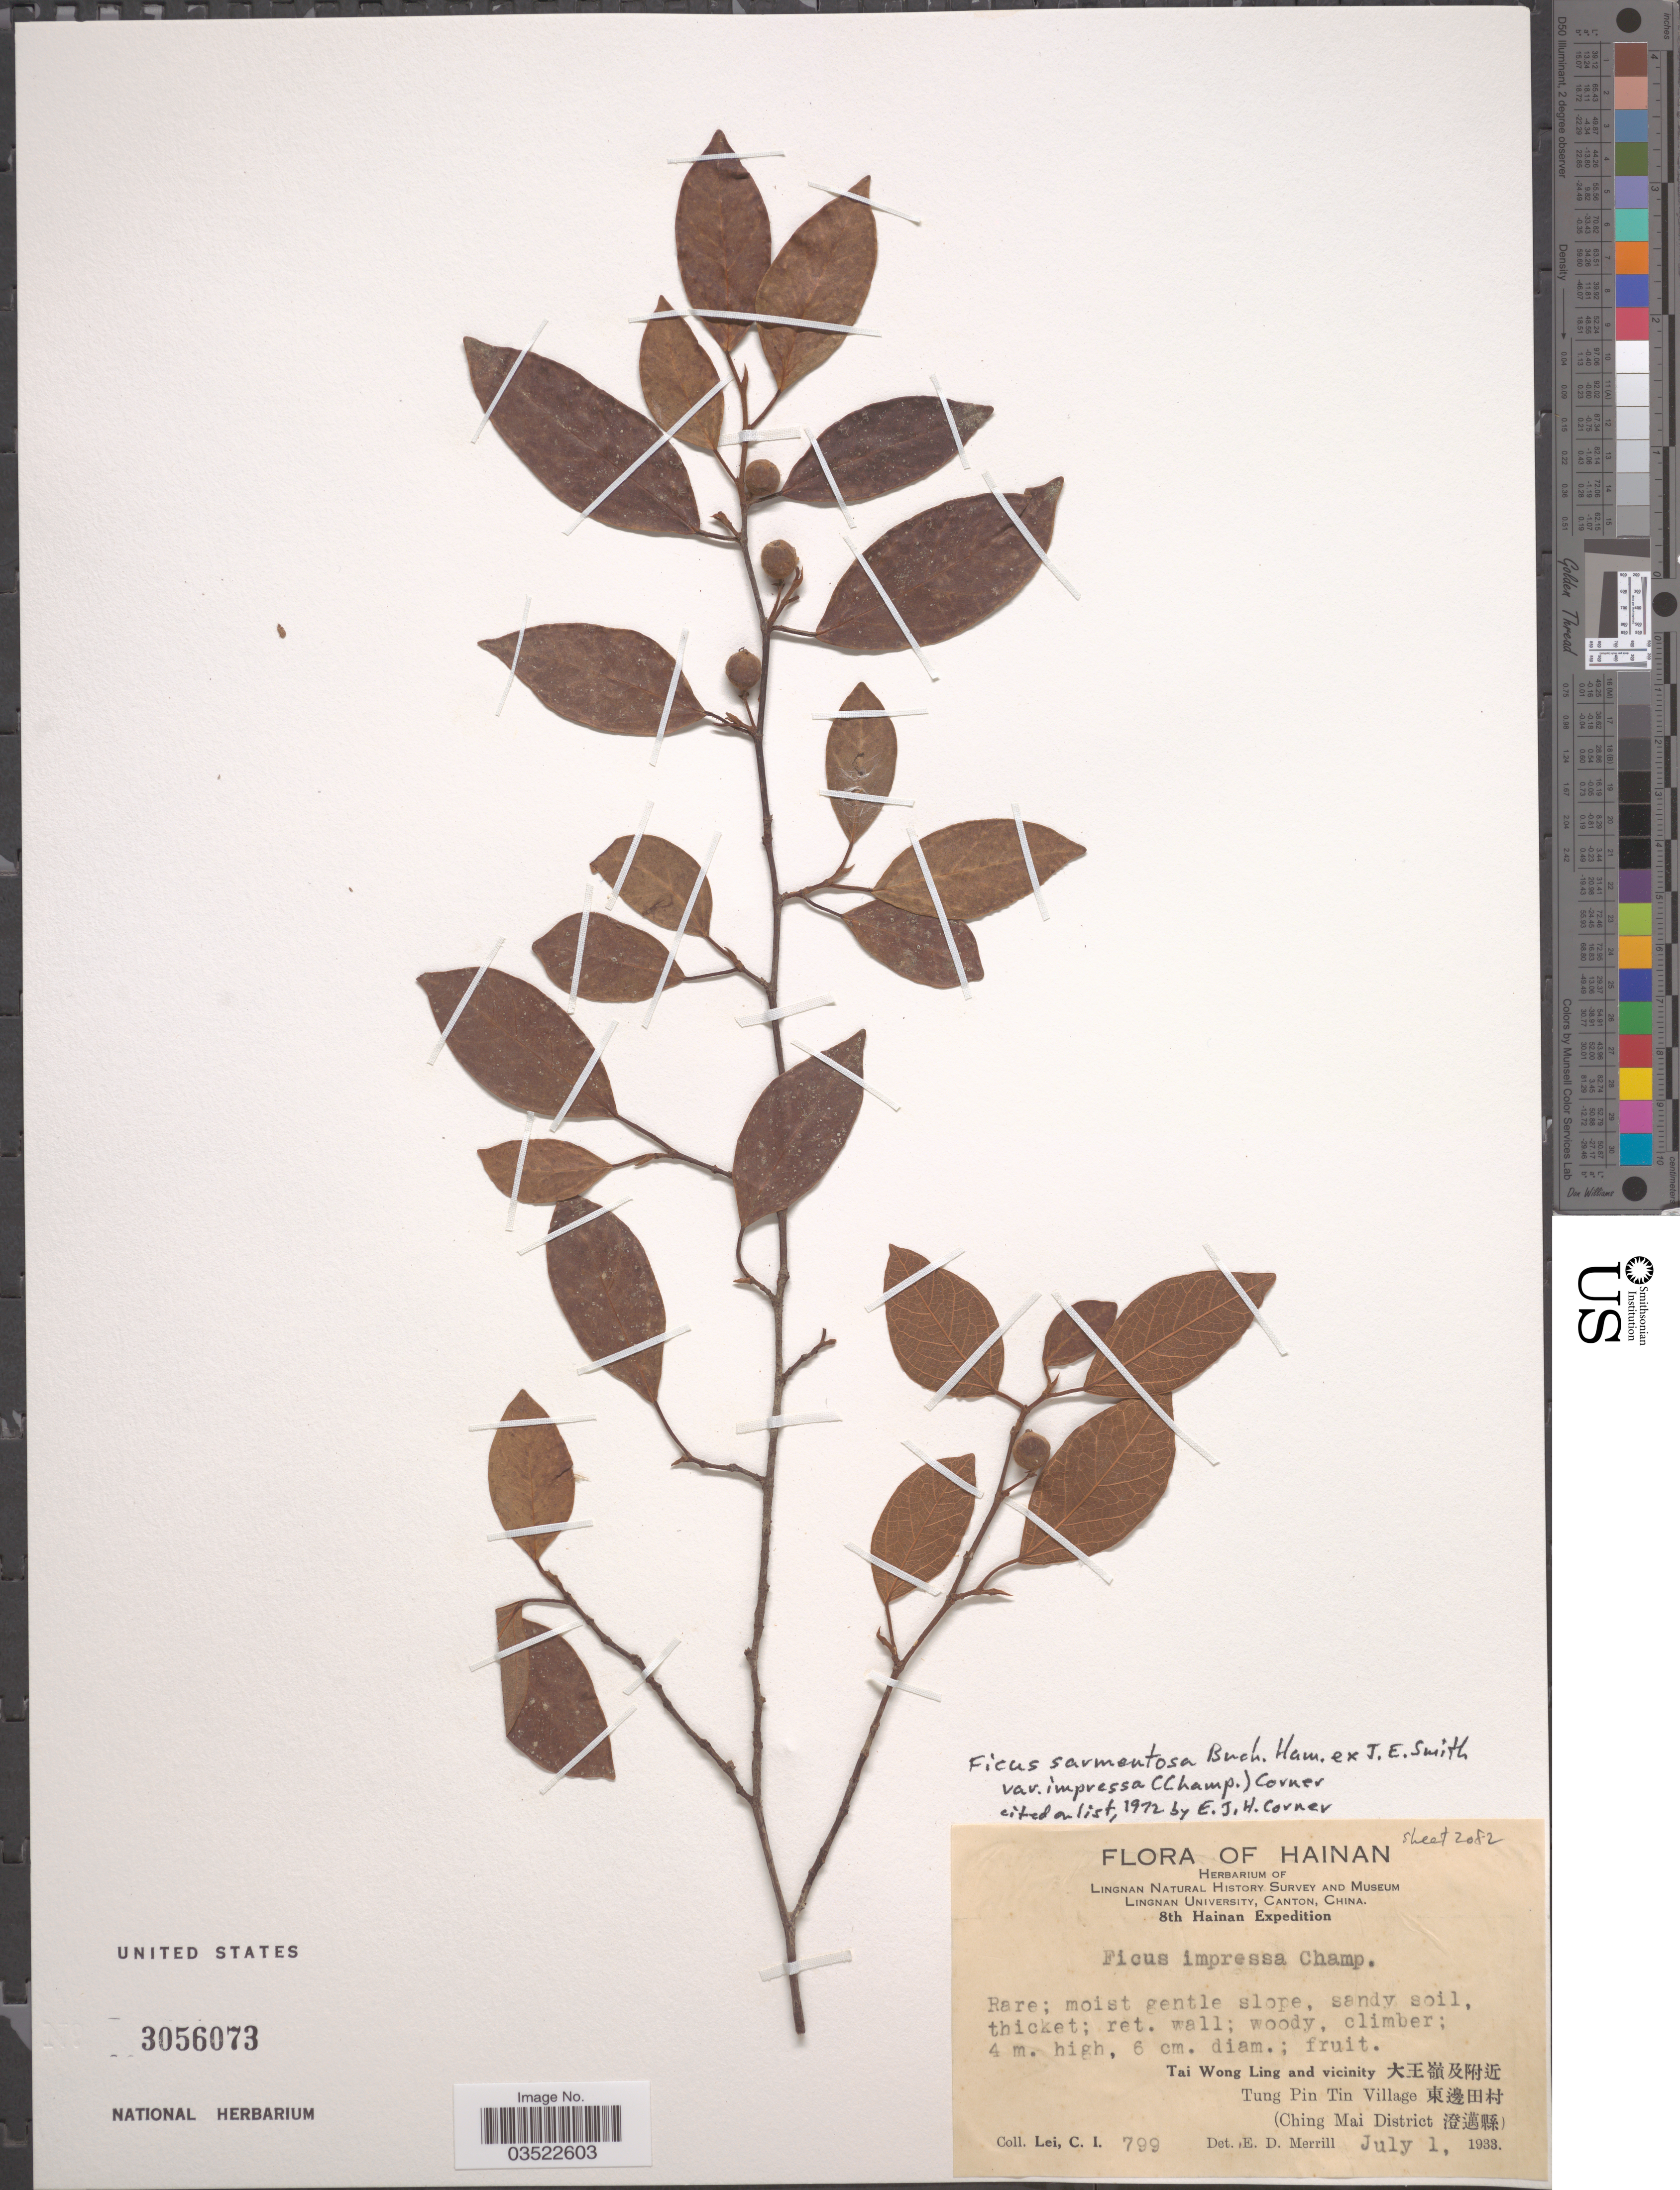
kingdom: Plantae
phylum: Tracheophyta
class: Magnoliopsida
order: Rosales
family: Moraceae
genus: Ficus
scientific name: Ficus sarmentosa var. impressa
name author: (Champ. ex Benth.) Corner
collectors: C. I. Lei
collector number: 799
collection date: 1933-07-01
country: China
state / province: Hainan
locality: Tai Wong Ling and vicinity X. Tung Pin Tin Village X. (Ching Mai District X).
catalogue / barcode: US 3056073